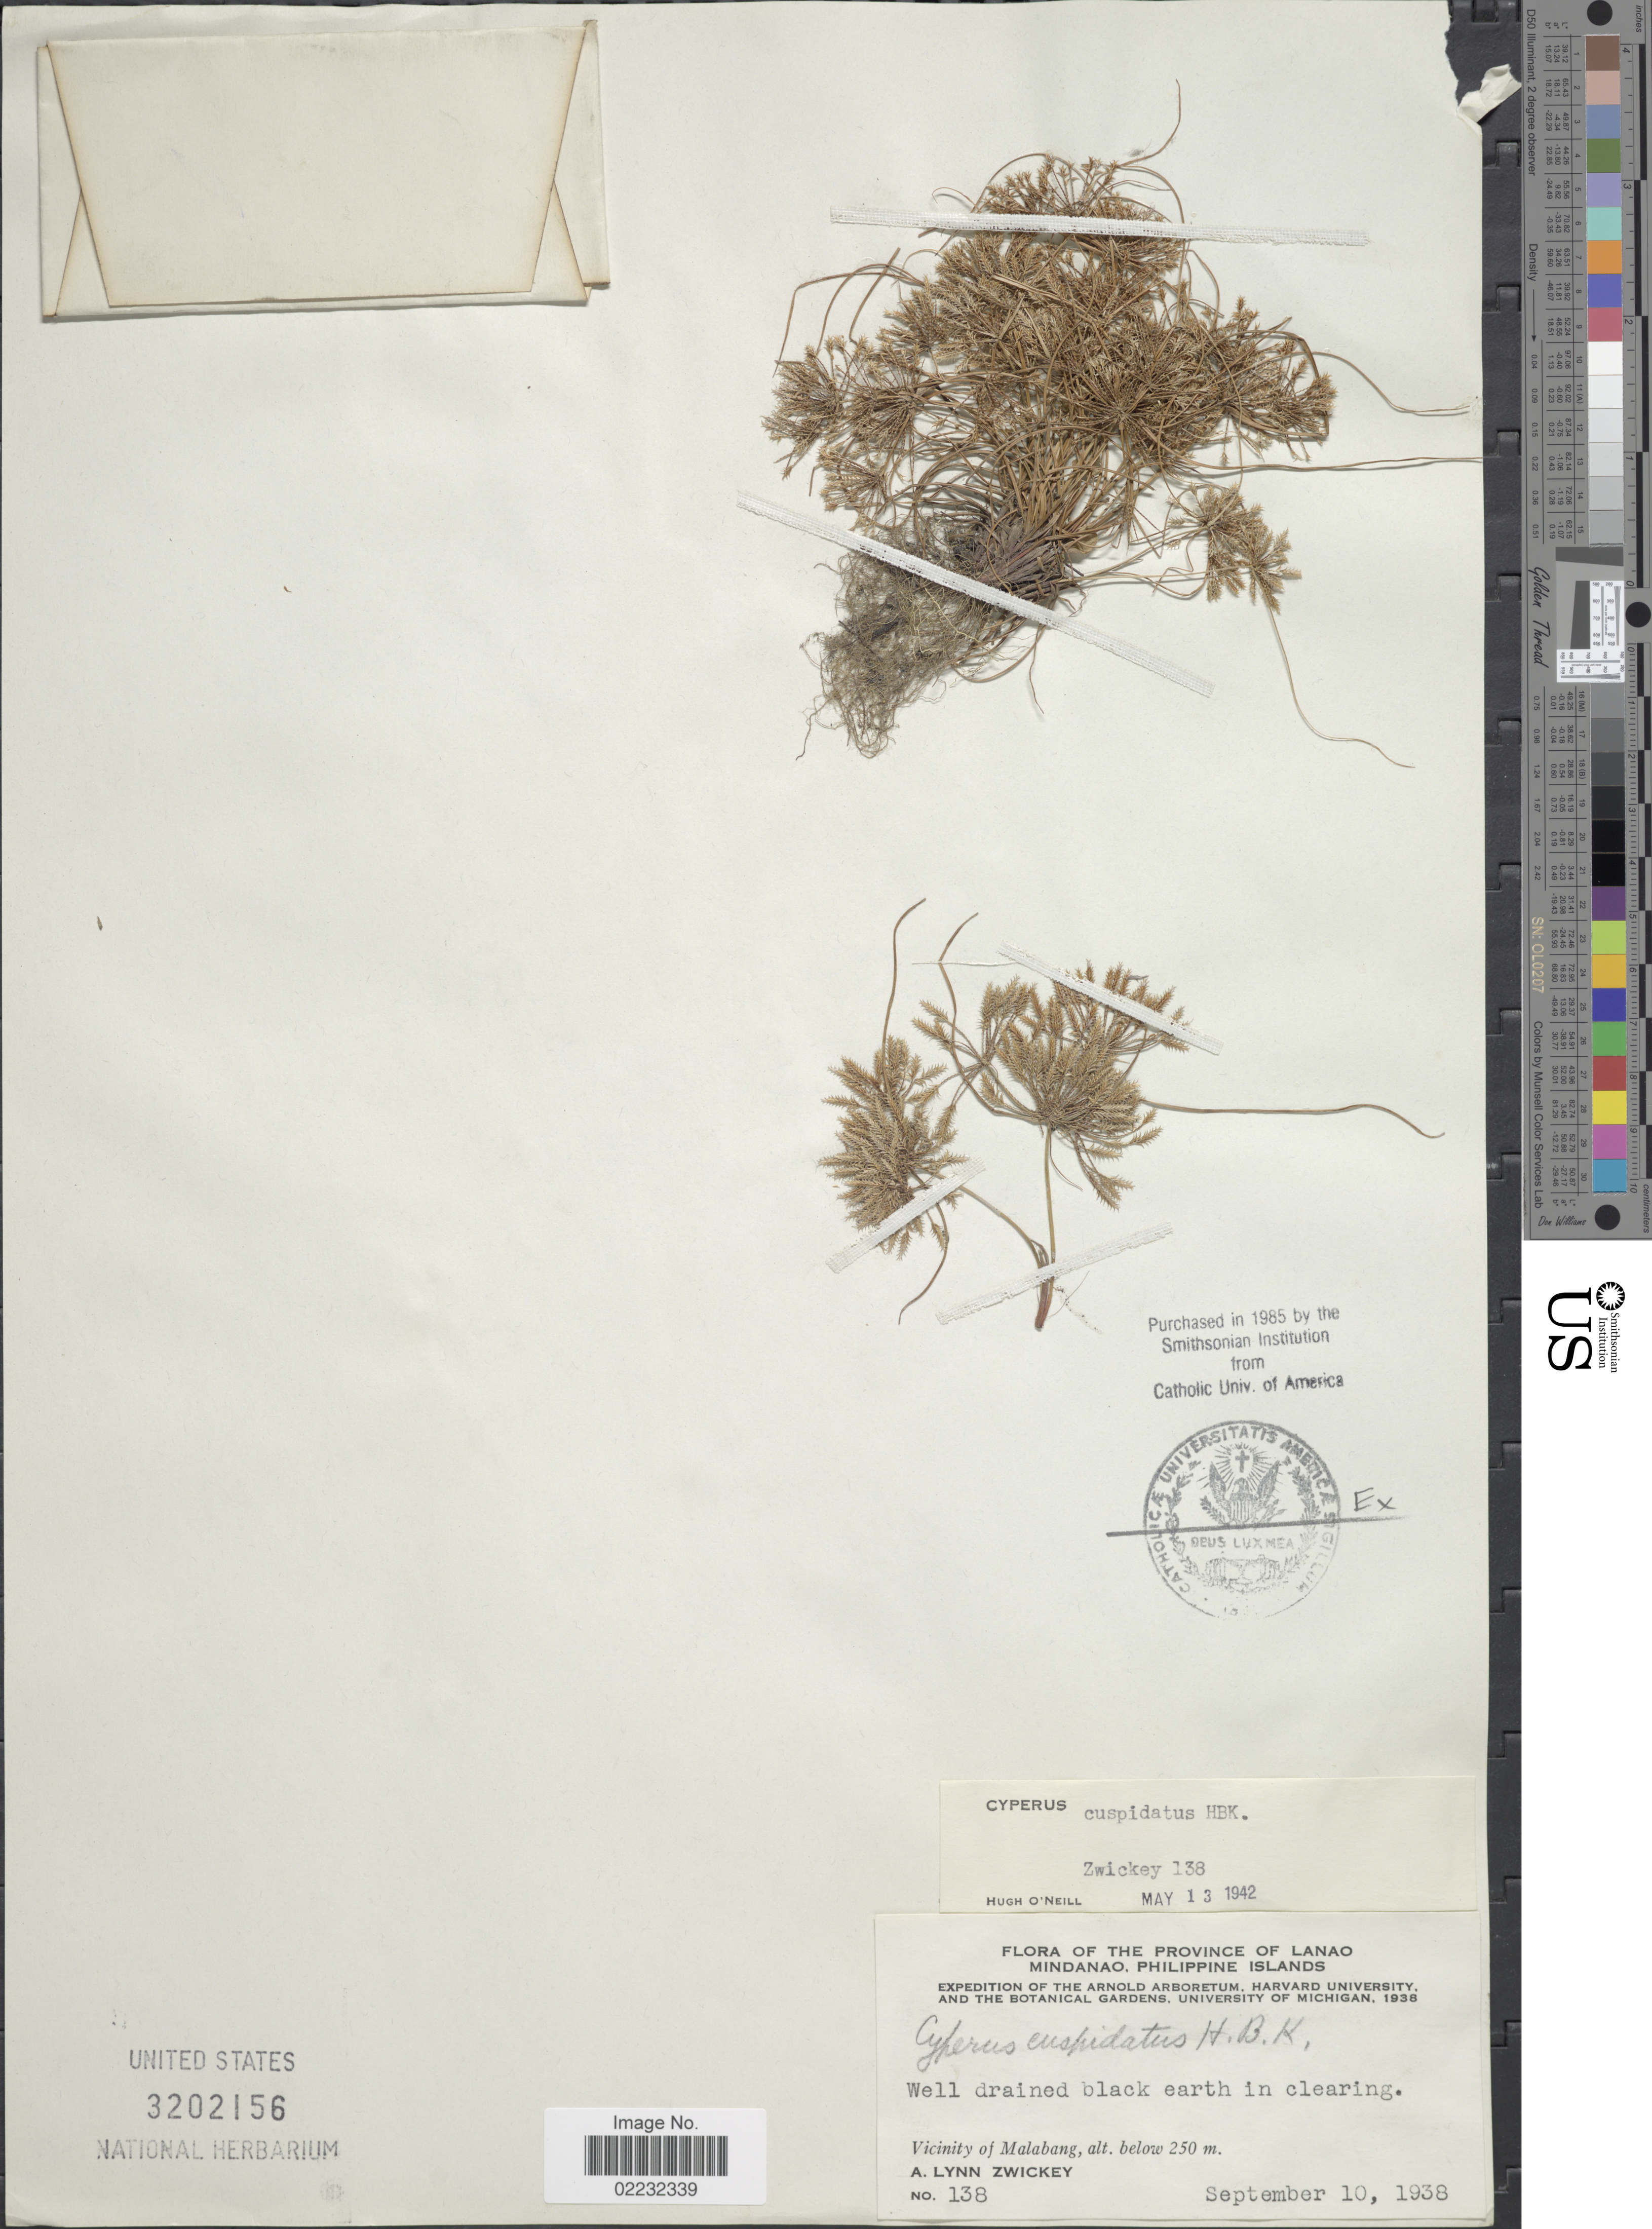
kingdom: Plantae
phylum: Tracheophyta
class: Liliopsida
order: Poales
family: Cyperaceae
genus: Cyperus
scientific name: Cyperus cuspidatus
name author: Kunth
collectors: A. Zwickey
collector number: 138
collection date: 1938-09-10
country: Philippines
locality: Province of Lanao, Mindanao, vicinity of Malabang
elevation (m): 250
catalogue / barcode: US 3202156